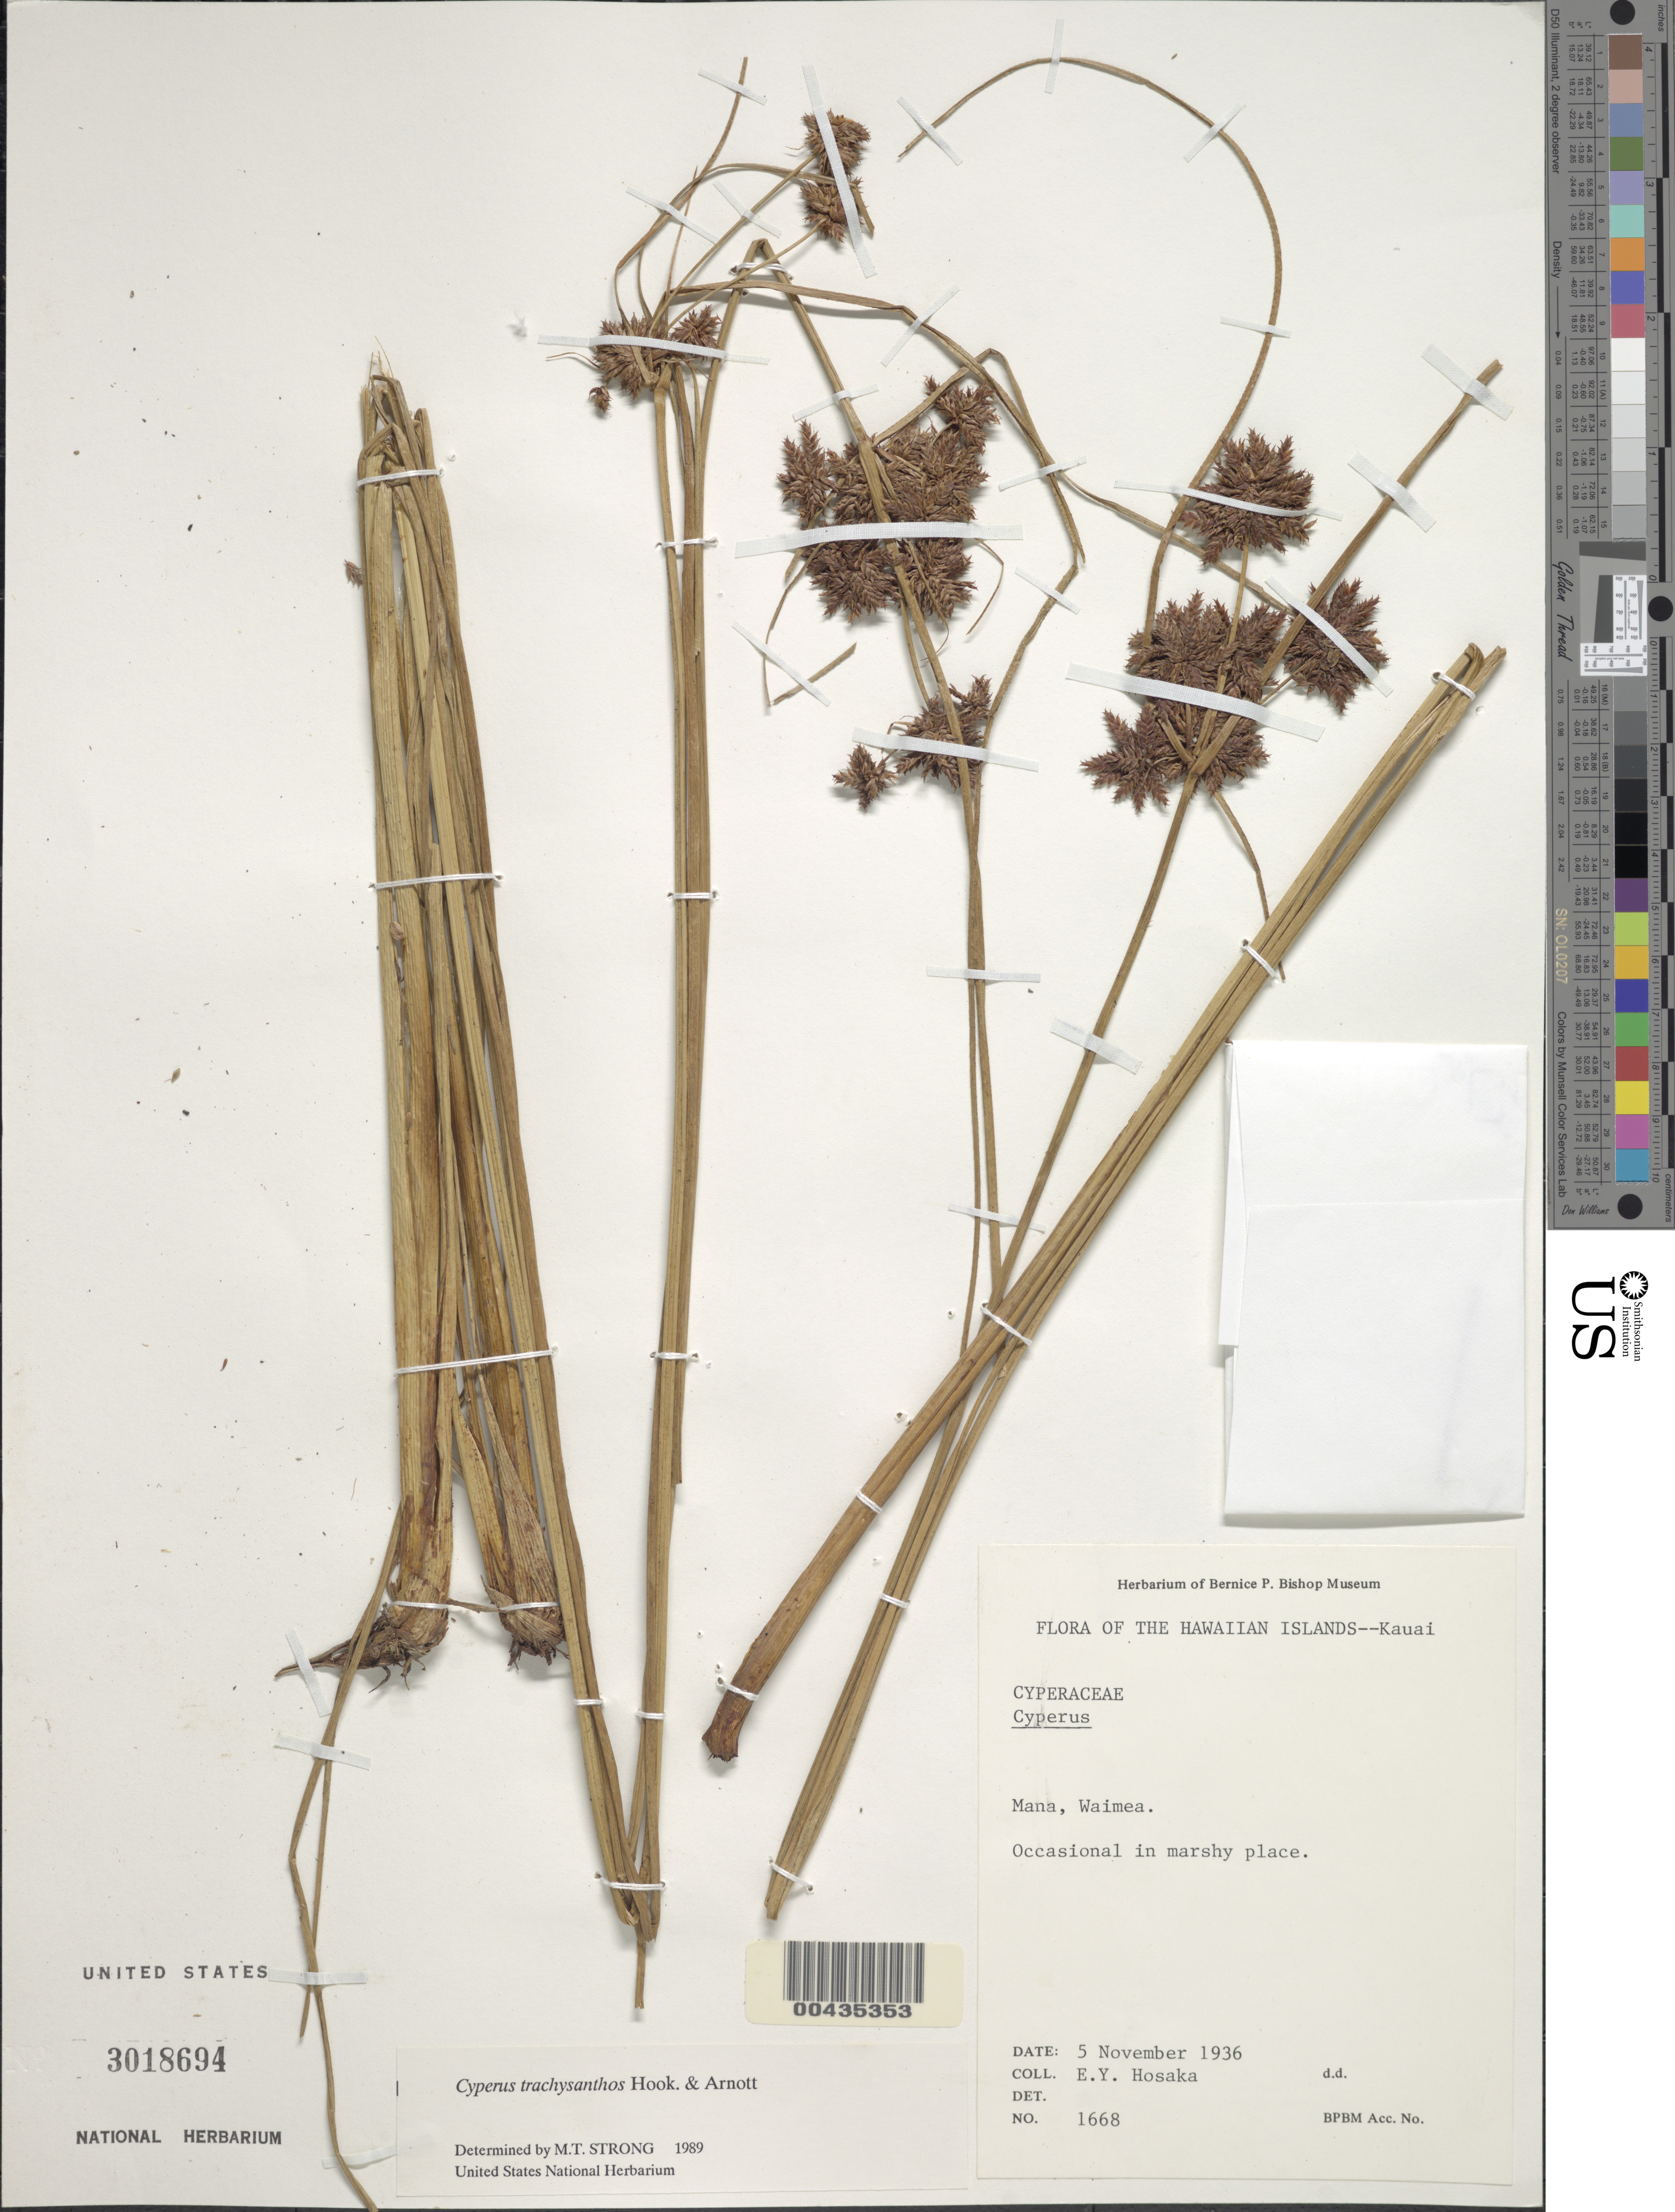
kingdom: Plantae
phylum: Tracheophyta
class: Liliopsida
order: Poales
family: Cyperaceae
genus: Cyperus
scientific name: Cyperus trachysanthos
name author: Hook. & Arn.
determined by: Strong, M. T., (US), Smithsonian Institution - National Museum of Natural History (UNITED STATES)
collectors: E. Y. Hosaka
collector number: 1668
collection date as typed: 5 Nov 1936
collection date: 1936-11-05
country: United States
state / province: Hawaii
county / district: Kauai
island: Kaua'i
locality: Mana, Waimea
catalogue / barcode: US 3018694